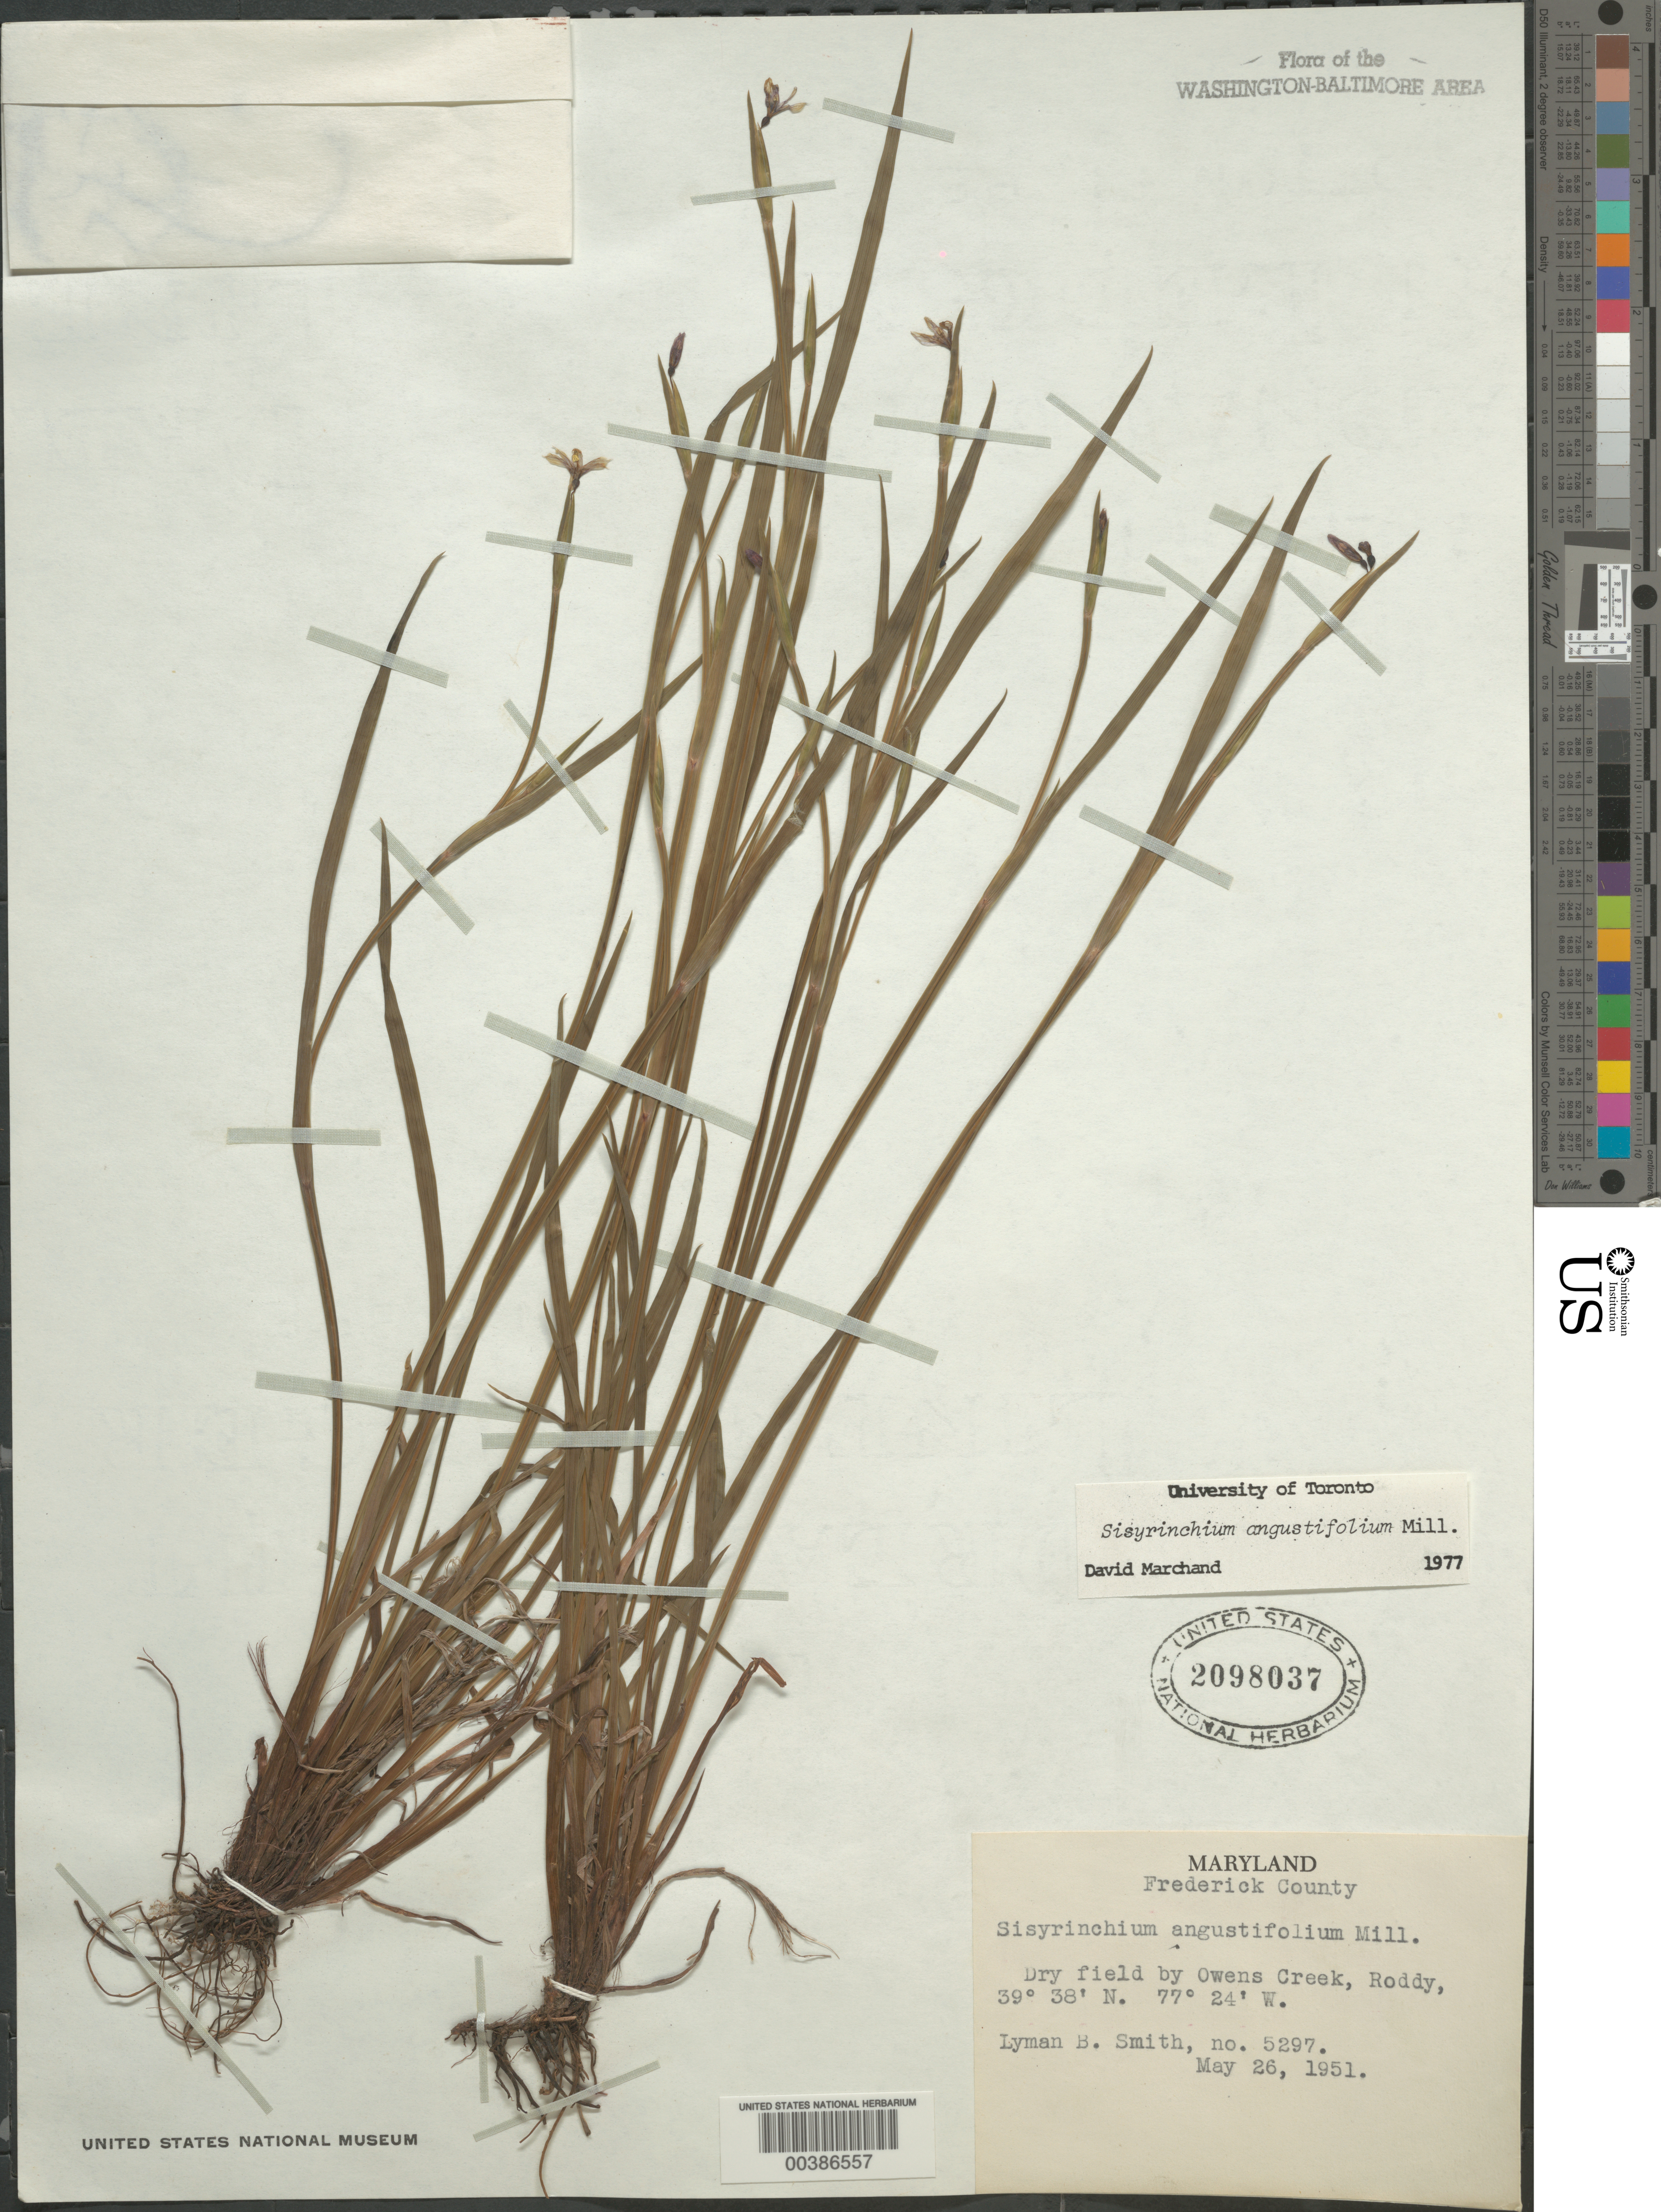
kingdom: Plantae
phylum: Tracheophyta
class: Liliopsida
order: Asparagales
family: Iridaceae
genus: Sisyrinchium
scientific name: Sisyrinchium angustifolium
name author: Mill.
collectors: L. Smith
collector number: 5297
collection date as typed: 26 May 1951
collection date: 1951-05-26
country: United States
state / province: Maryland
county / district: Frederick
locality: Owens Creek, Roddy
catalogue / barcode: US 2098037